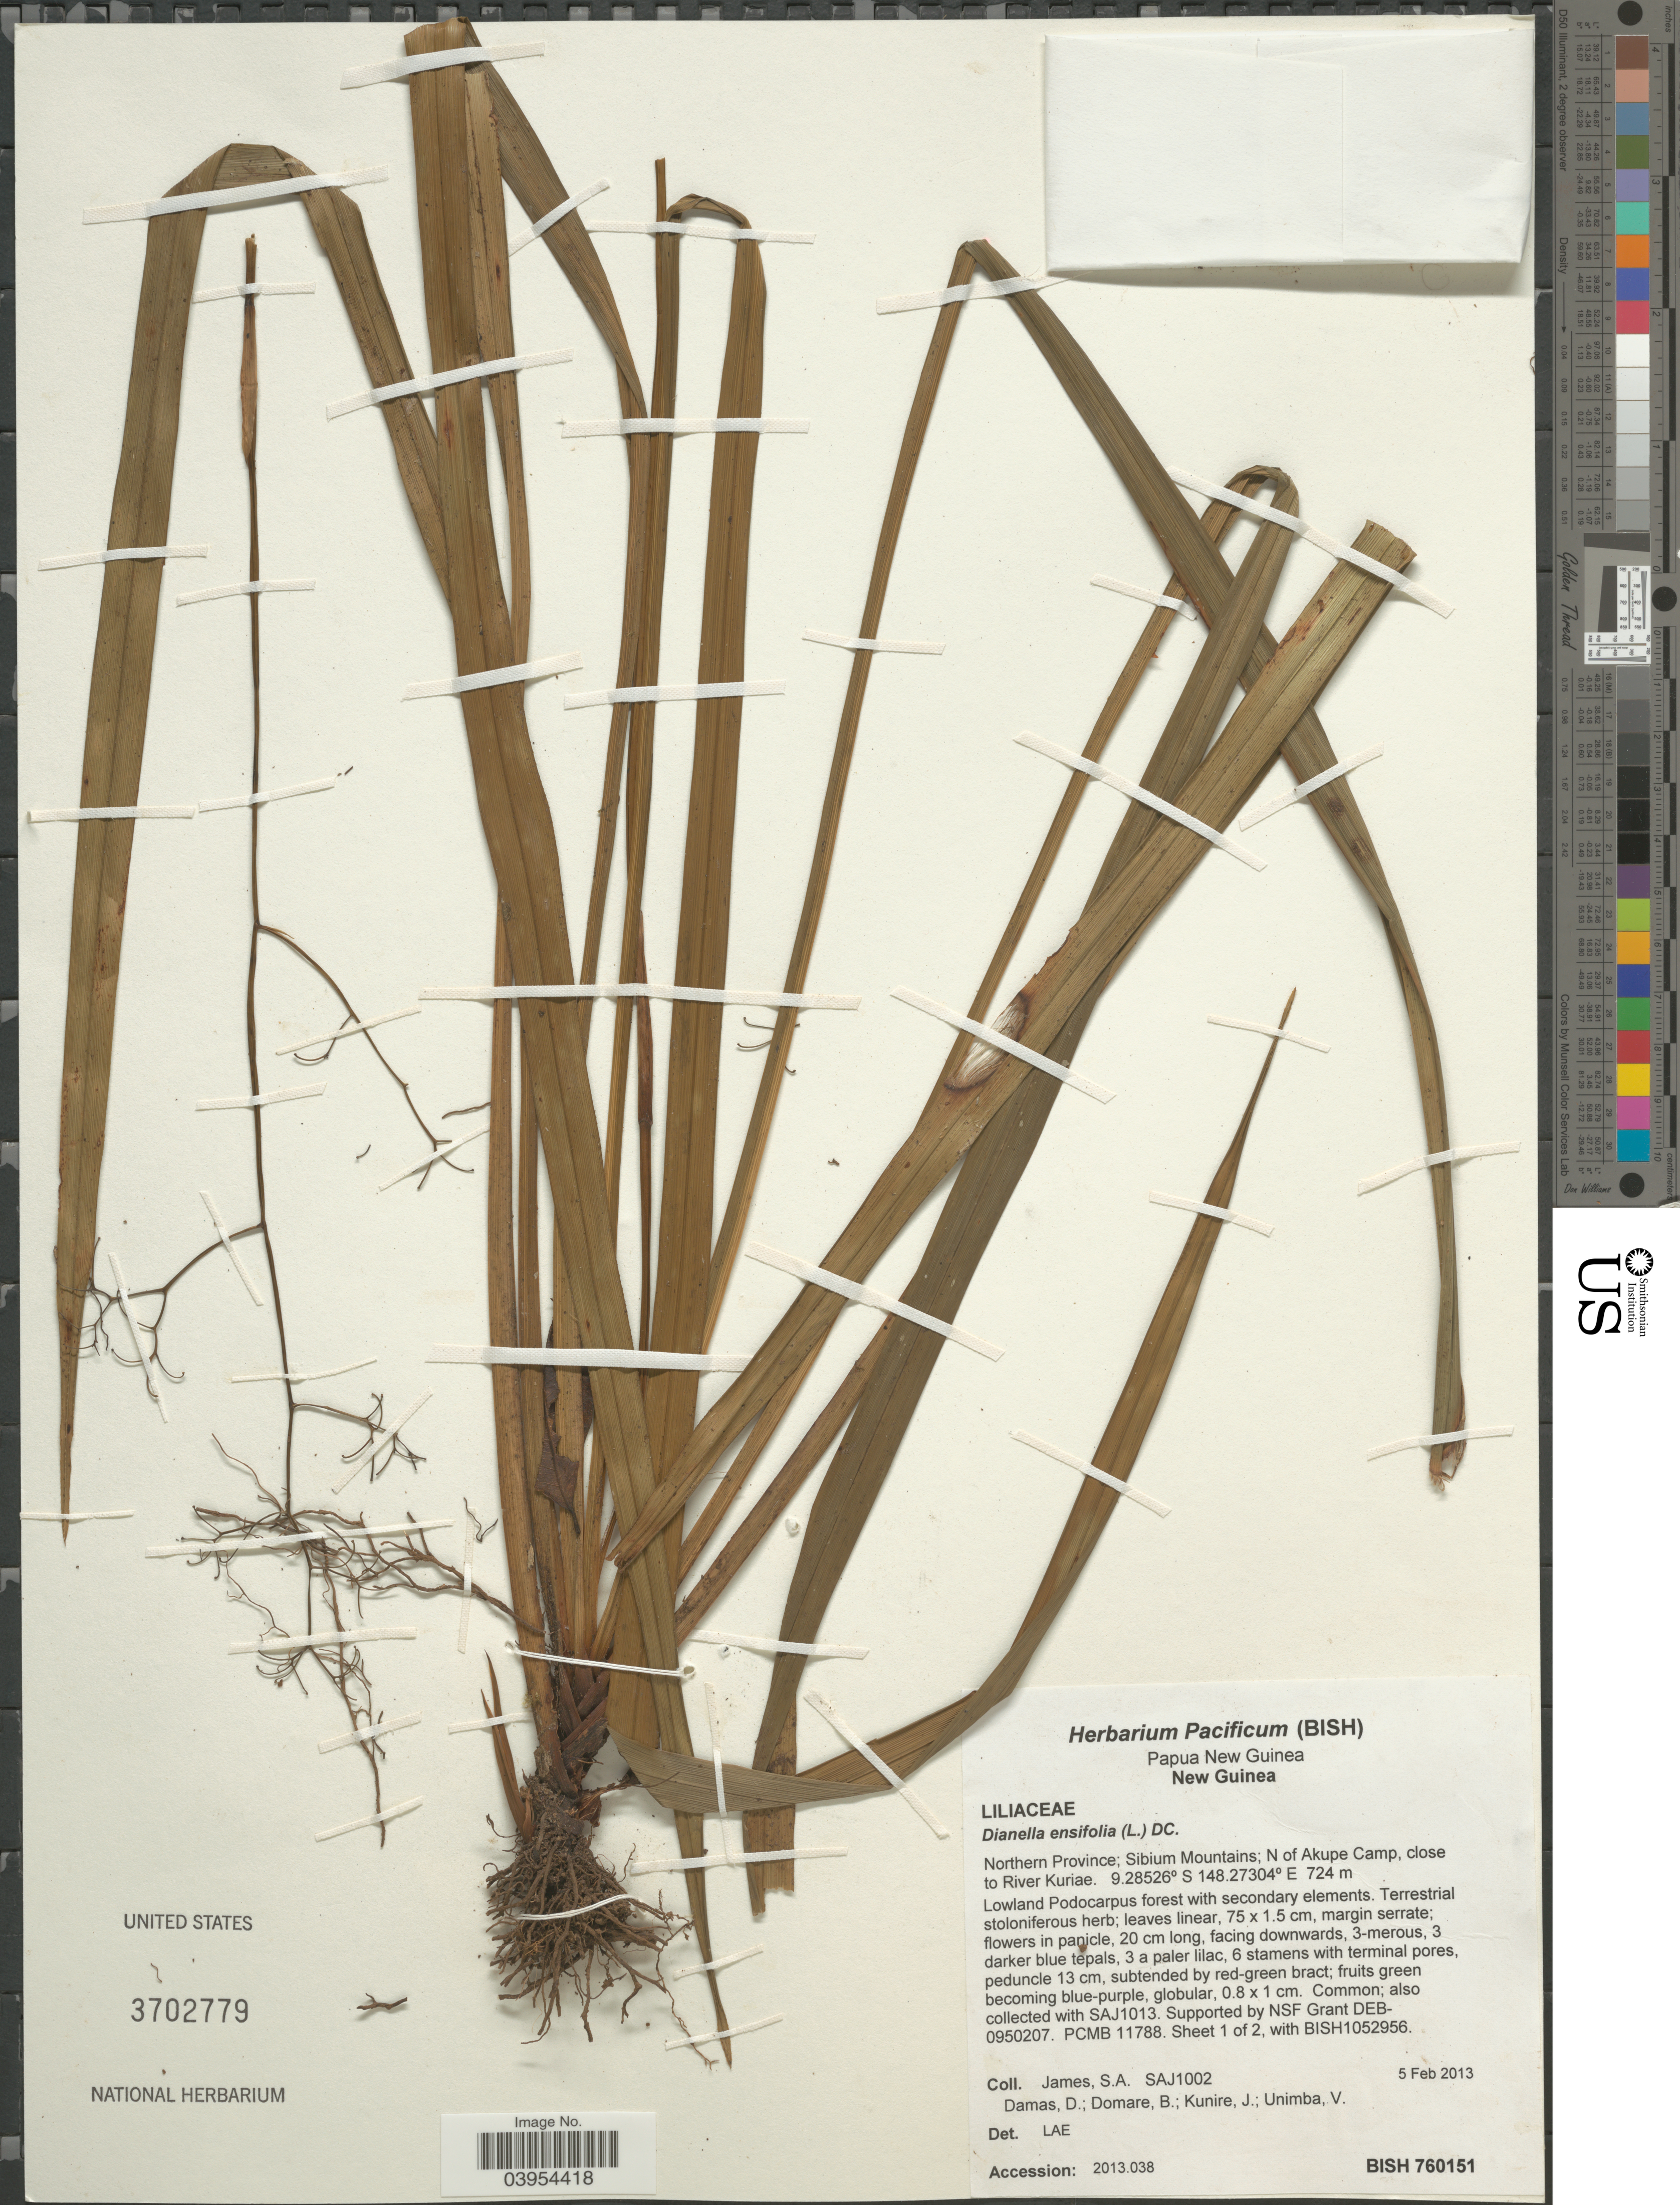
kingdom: Plantae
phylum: Tracheophyta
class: Liliopsida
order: Asparagales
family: Asphodelaceae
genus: Dianella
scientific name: Dianella ensifolia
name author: (L.) DC.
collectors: S. James, D. Damas, B. Domare, J. Kunire & V. Unimba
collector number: SAJ1002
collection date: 2013-02-05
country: Papua New Guinea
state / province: Northern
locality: New Guinea. Northern Province; Sibium Mountains; N of Akupe Camp, close to River Kuriae.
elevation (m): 724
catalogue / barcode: US 3702779